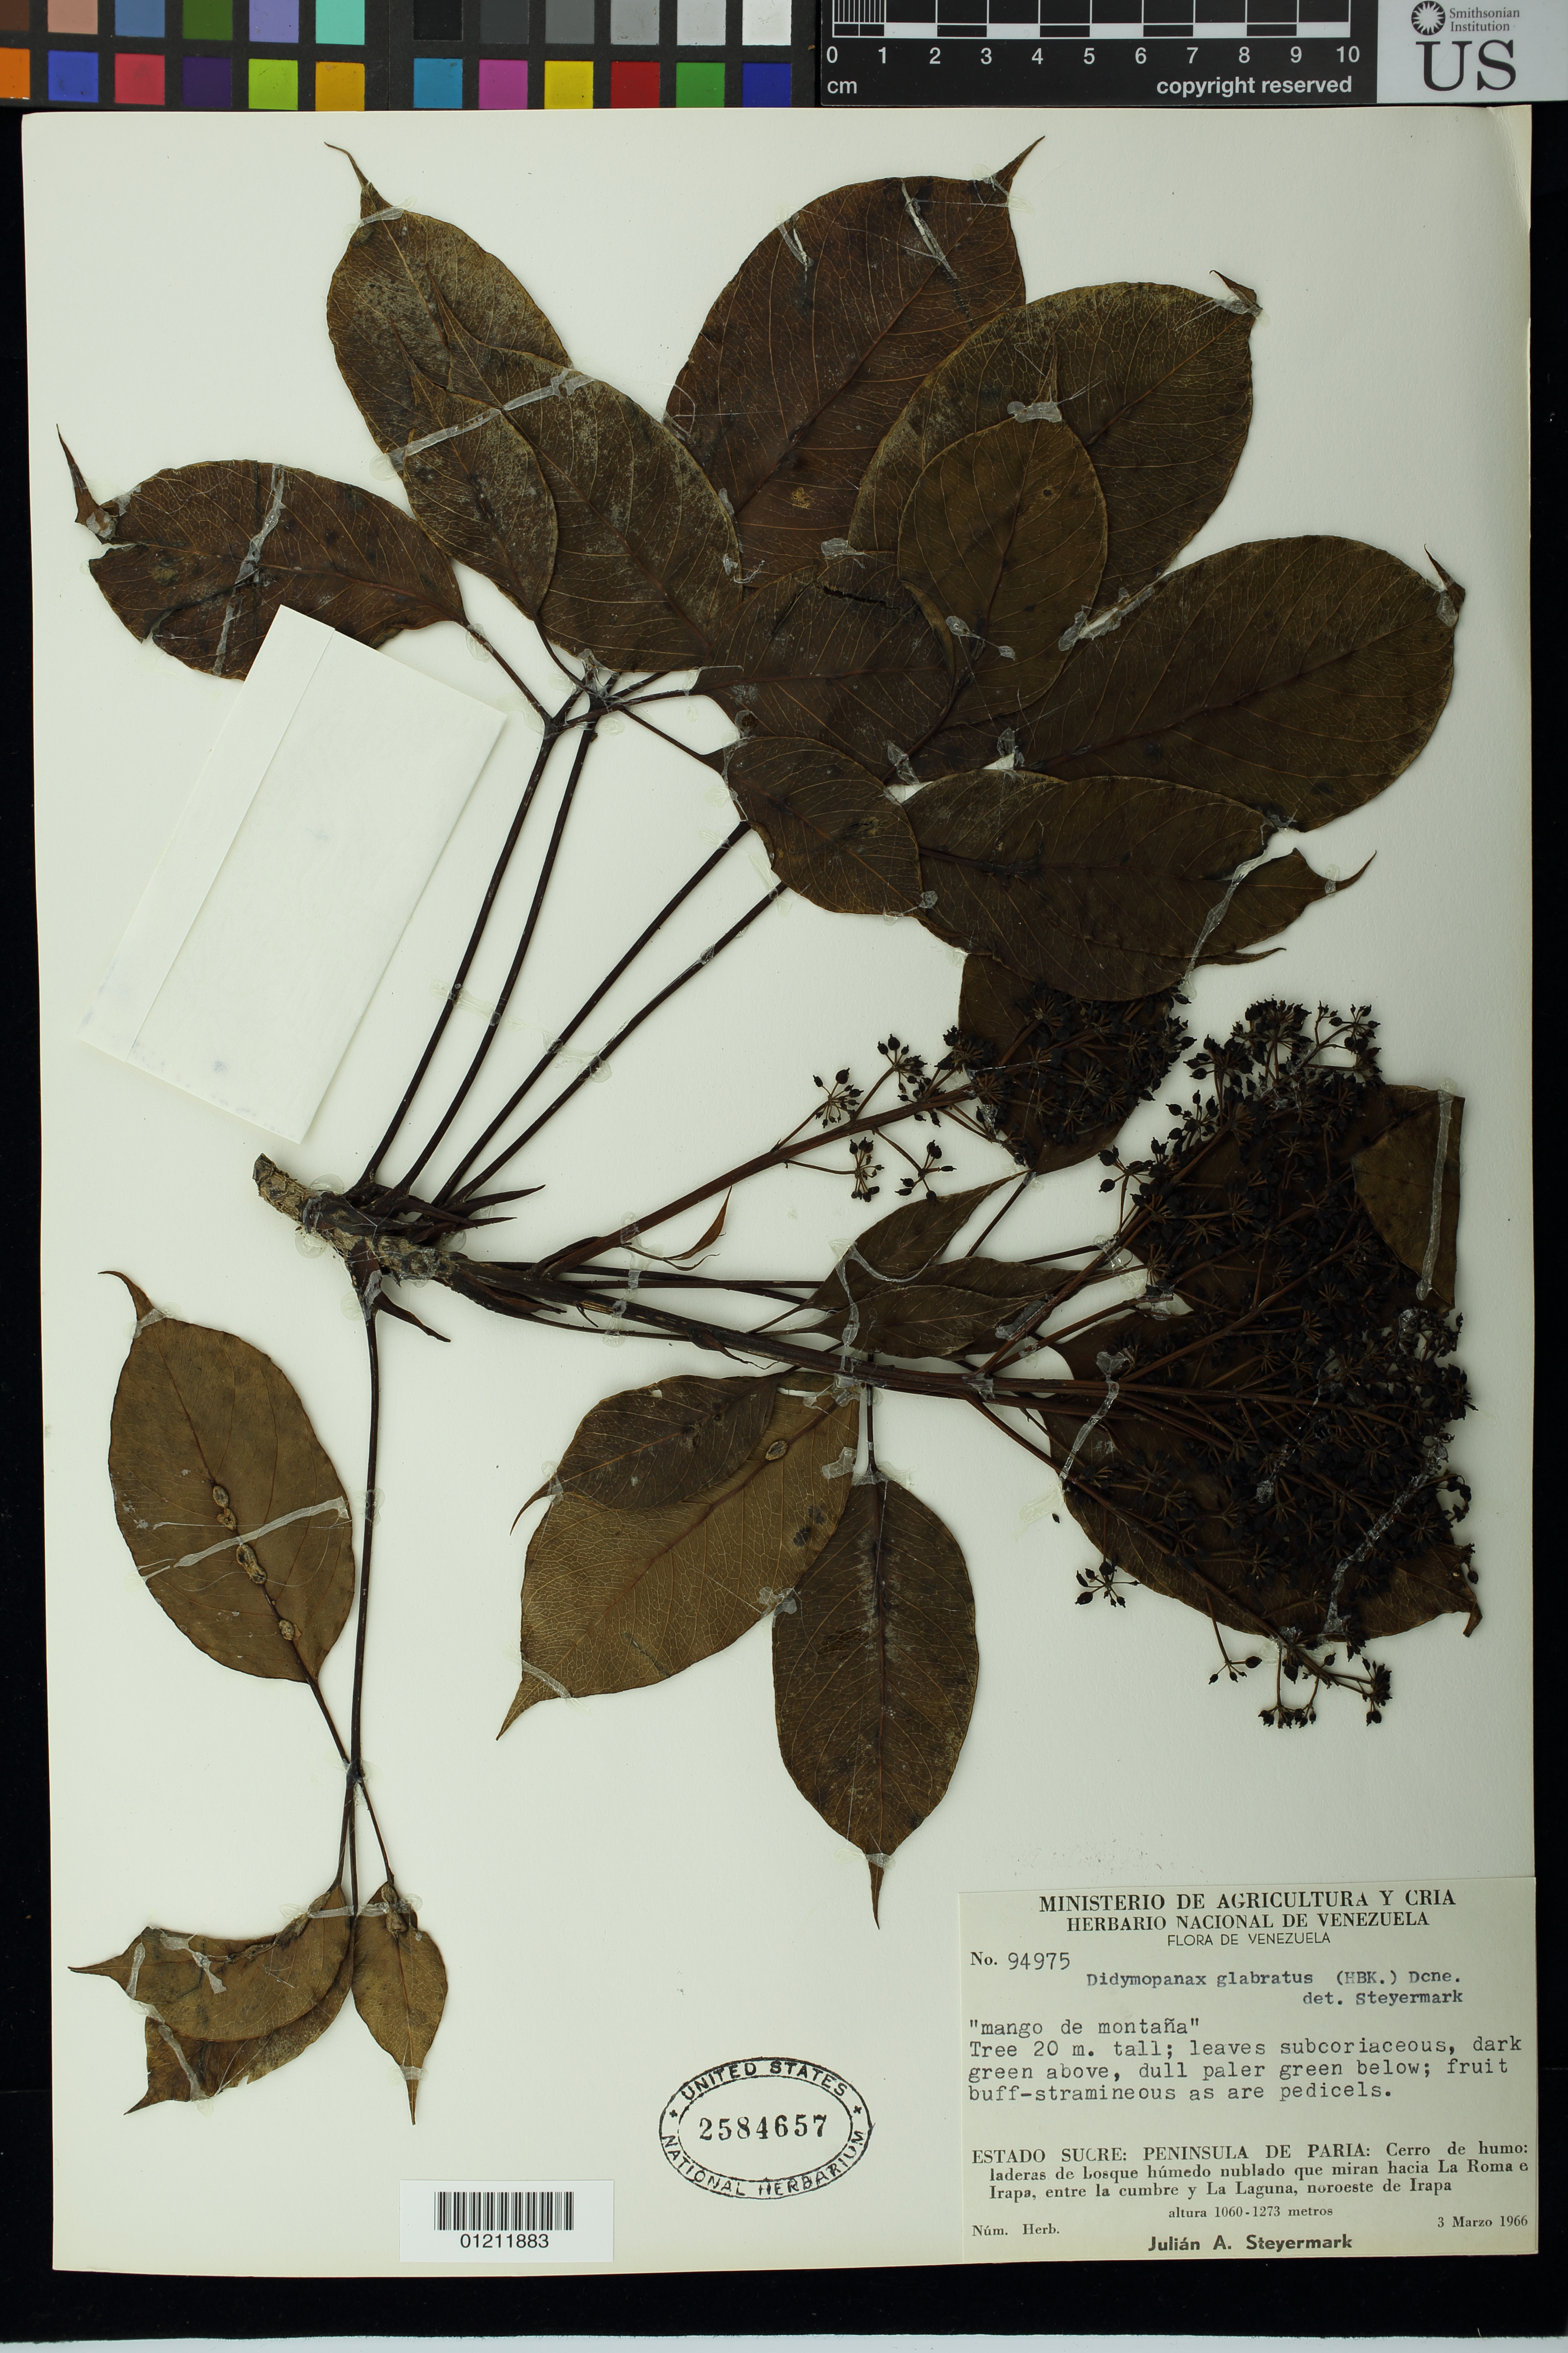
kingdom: Plantae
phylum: Tracheophyta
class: Magnoliopsida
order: Apiales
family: Araliaceae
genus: Schefflera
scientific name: Schefflera glabrata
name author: (Kunth) Frodin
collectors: J. Steyermark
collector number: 94975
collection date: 1966-03-03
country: Venezuela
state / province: Sucre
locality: Peninsula de Paria: Cerro de humo: laderas de bosque h·medo nublado que miran hacia La Roma e Irapa, entre la cumbre y La Laguna, noroeste de Irapa.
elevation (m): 1060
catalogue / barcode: US 2584657